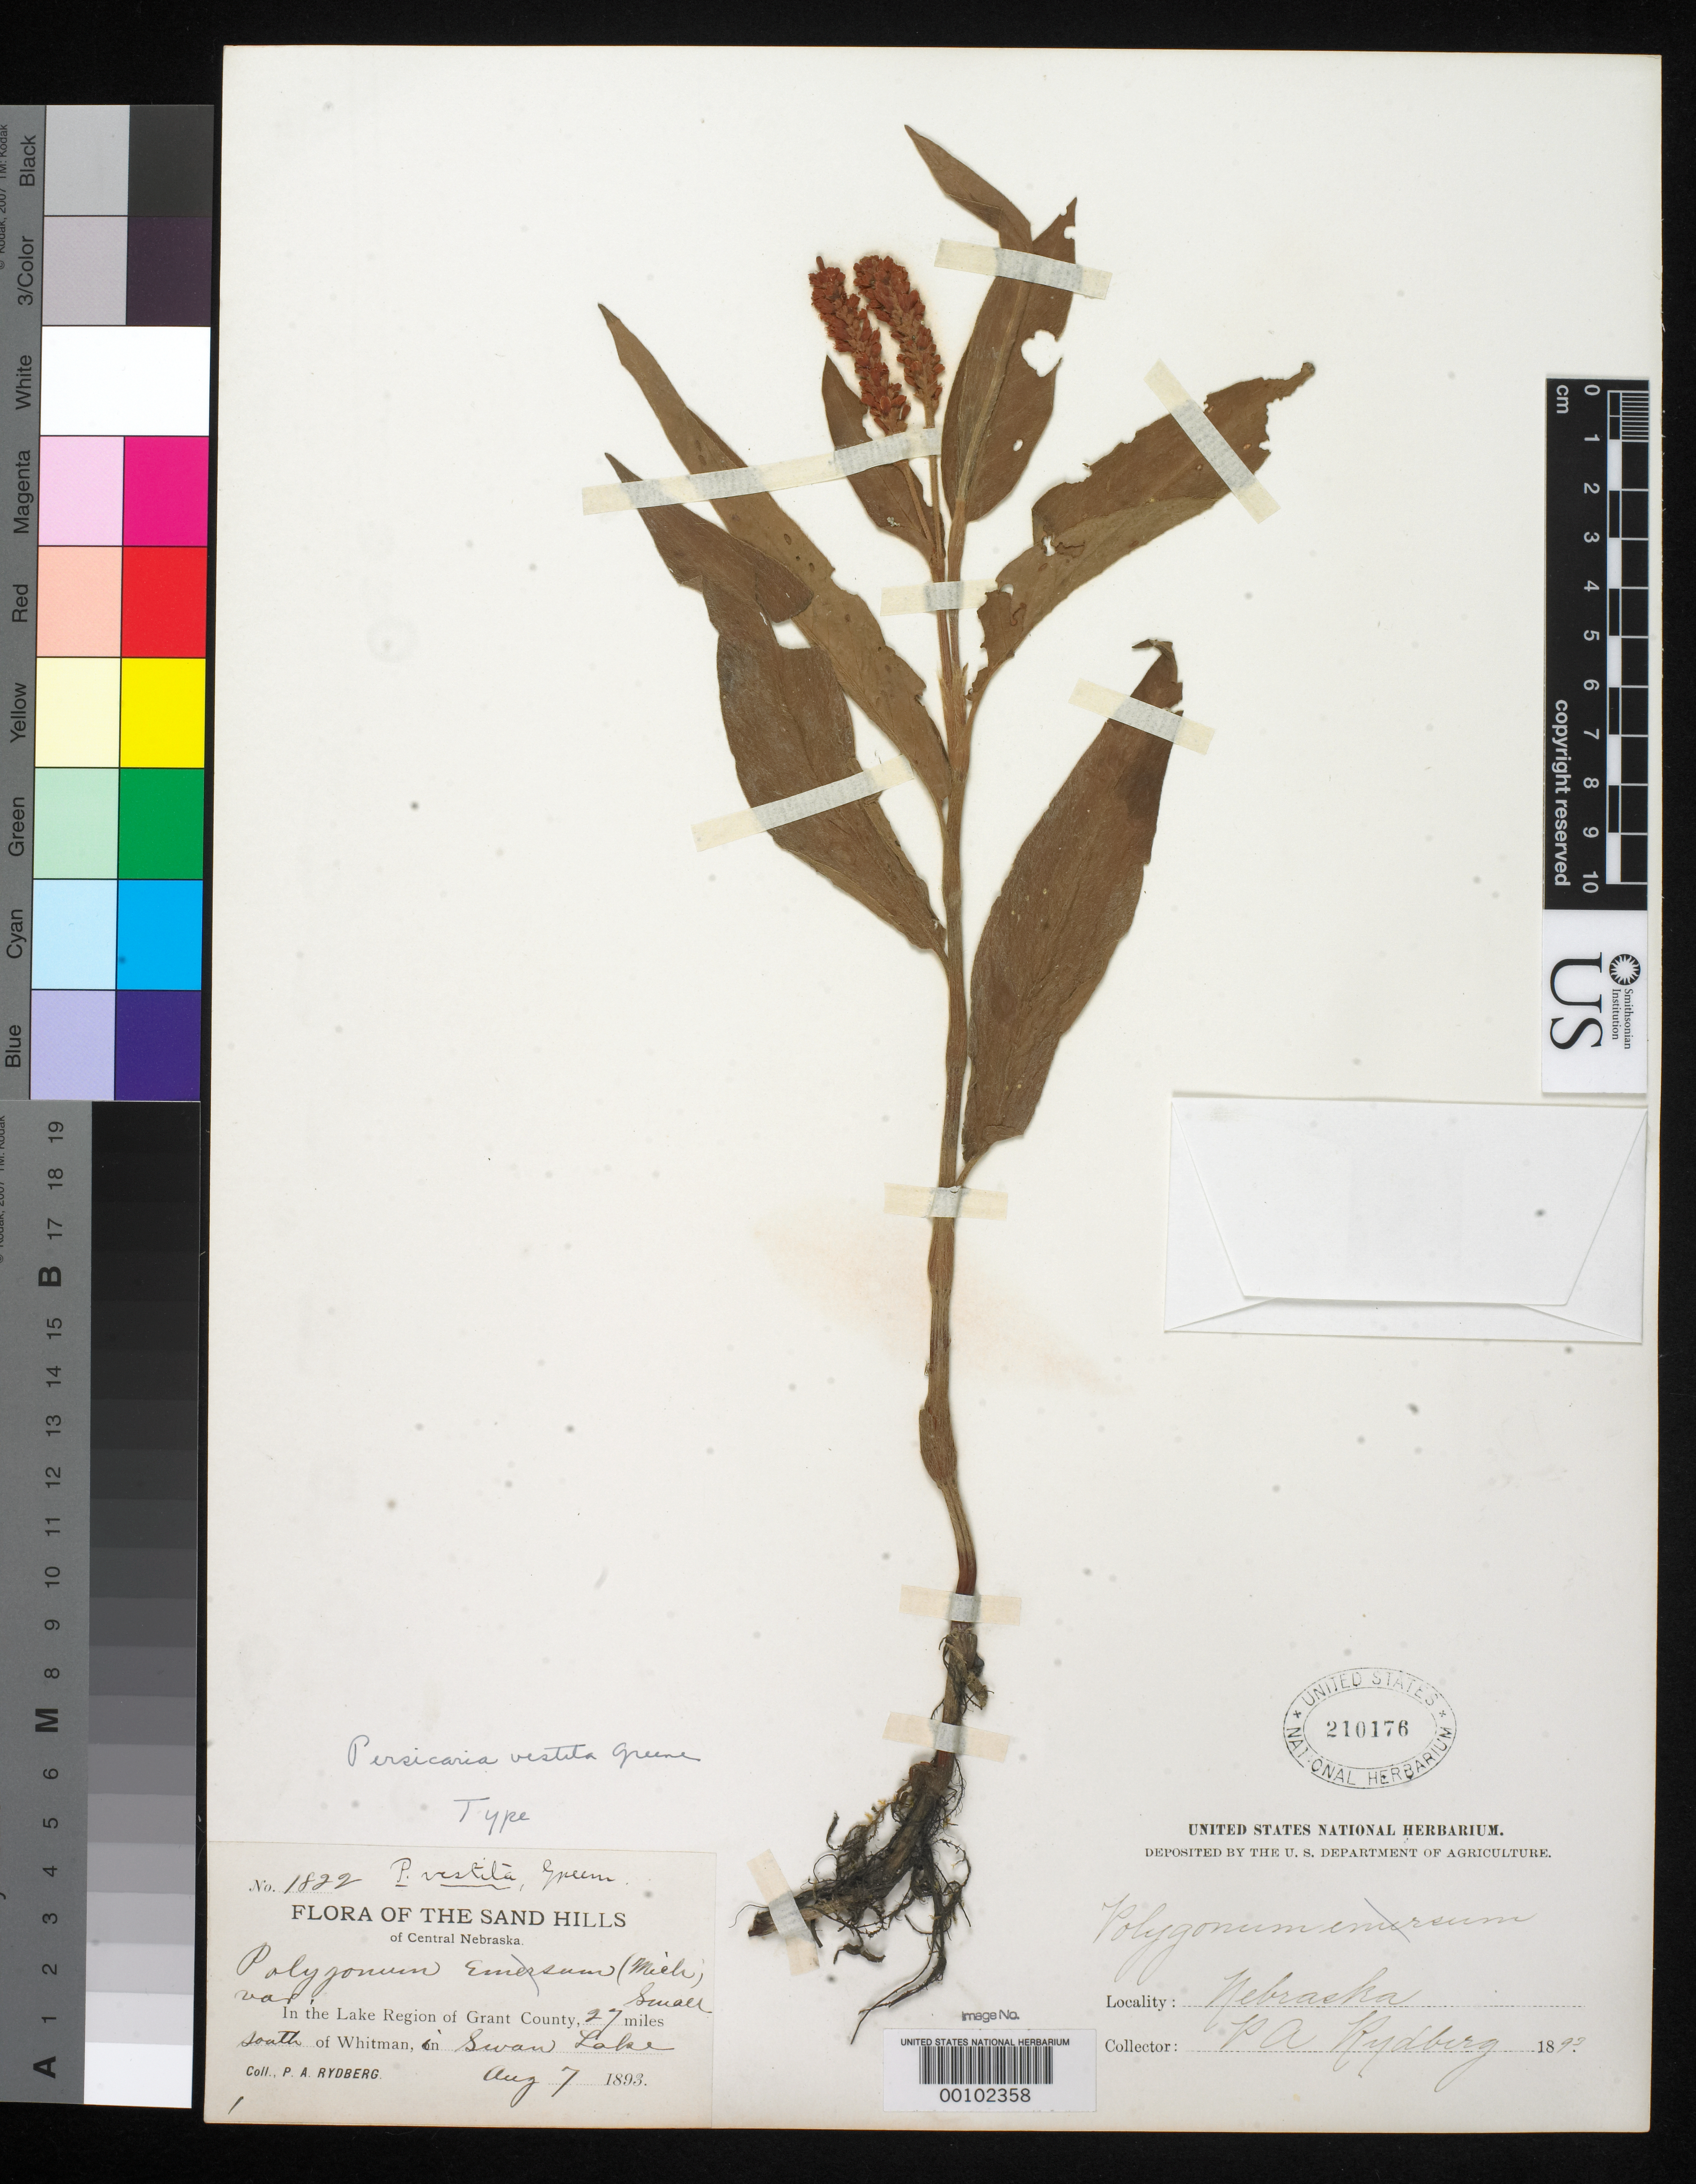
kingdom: Plantae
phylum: Tracheophyta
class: Magnoliopsida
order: Caryophyllales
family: Polygonaceae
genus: Persicaria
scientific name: Persicaria vestita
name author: Greene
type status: Syntype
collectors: P. A. Rydberg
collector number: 1822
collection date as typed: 07 Aug 1893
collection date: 1893-08-07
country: United States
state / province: Nebraska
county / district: Grant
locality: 27 miles S of Whitman on Swan Lake.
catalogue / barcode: US 210176